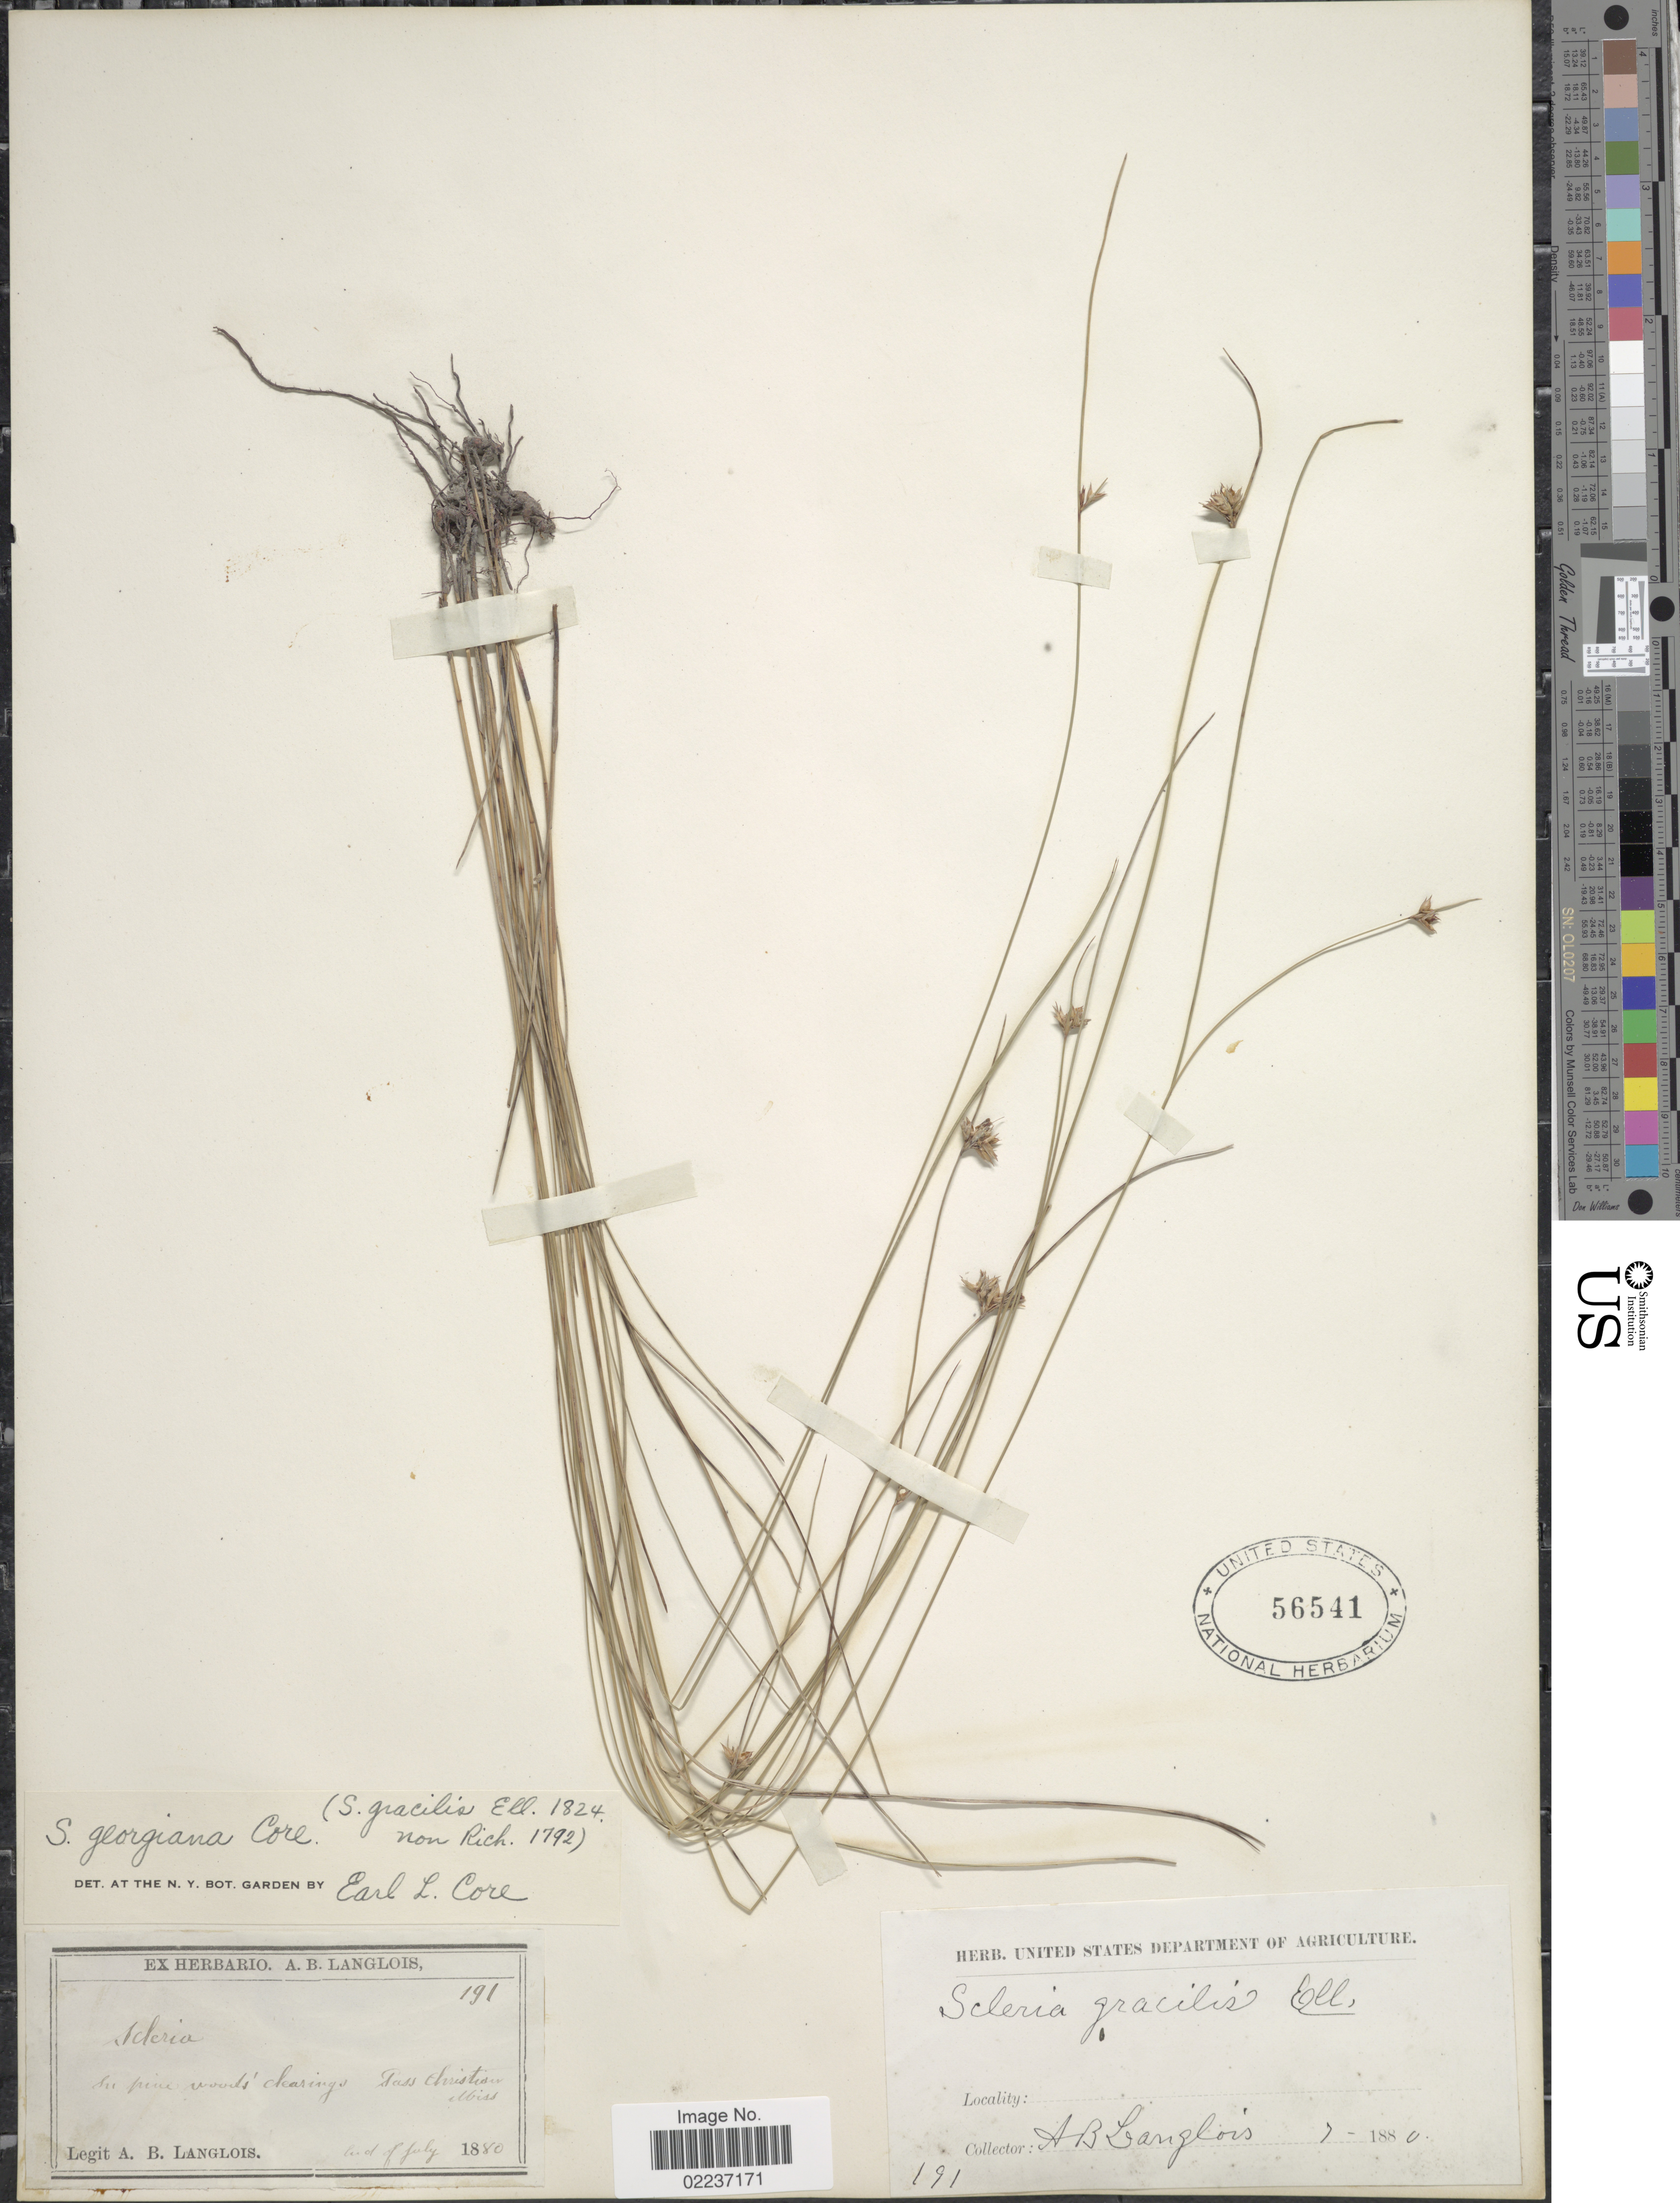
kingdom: Plantae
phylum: Tracheophyta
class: Liliopsida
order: Poales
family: Cyperaceae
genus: Scleria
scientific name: Scleria georgiana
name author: Core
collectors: A. Langlois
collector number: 191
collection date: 1880-07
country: United States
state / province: Mississippi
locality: Pass Christian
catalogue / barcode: US 56541